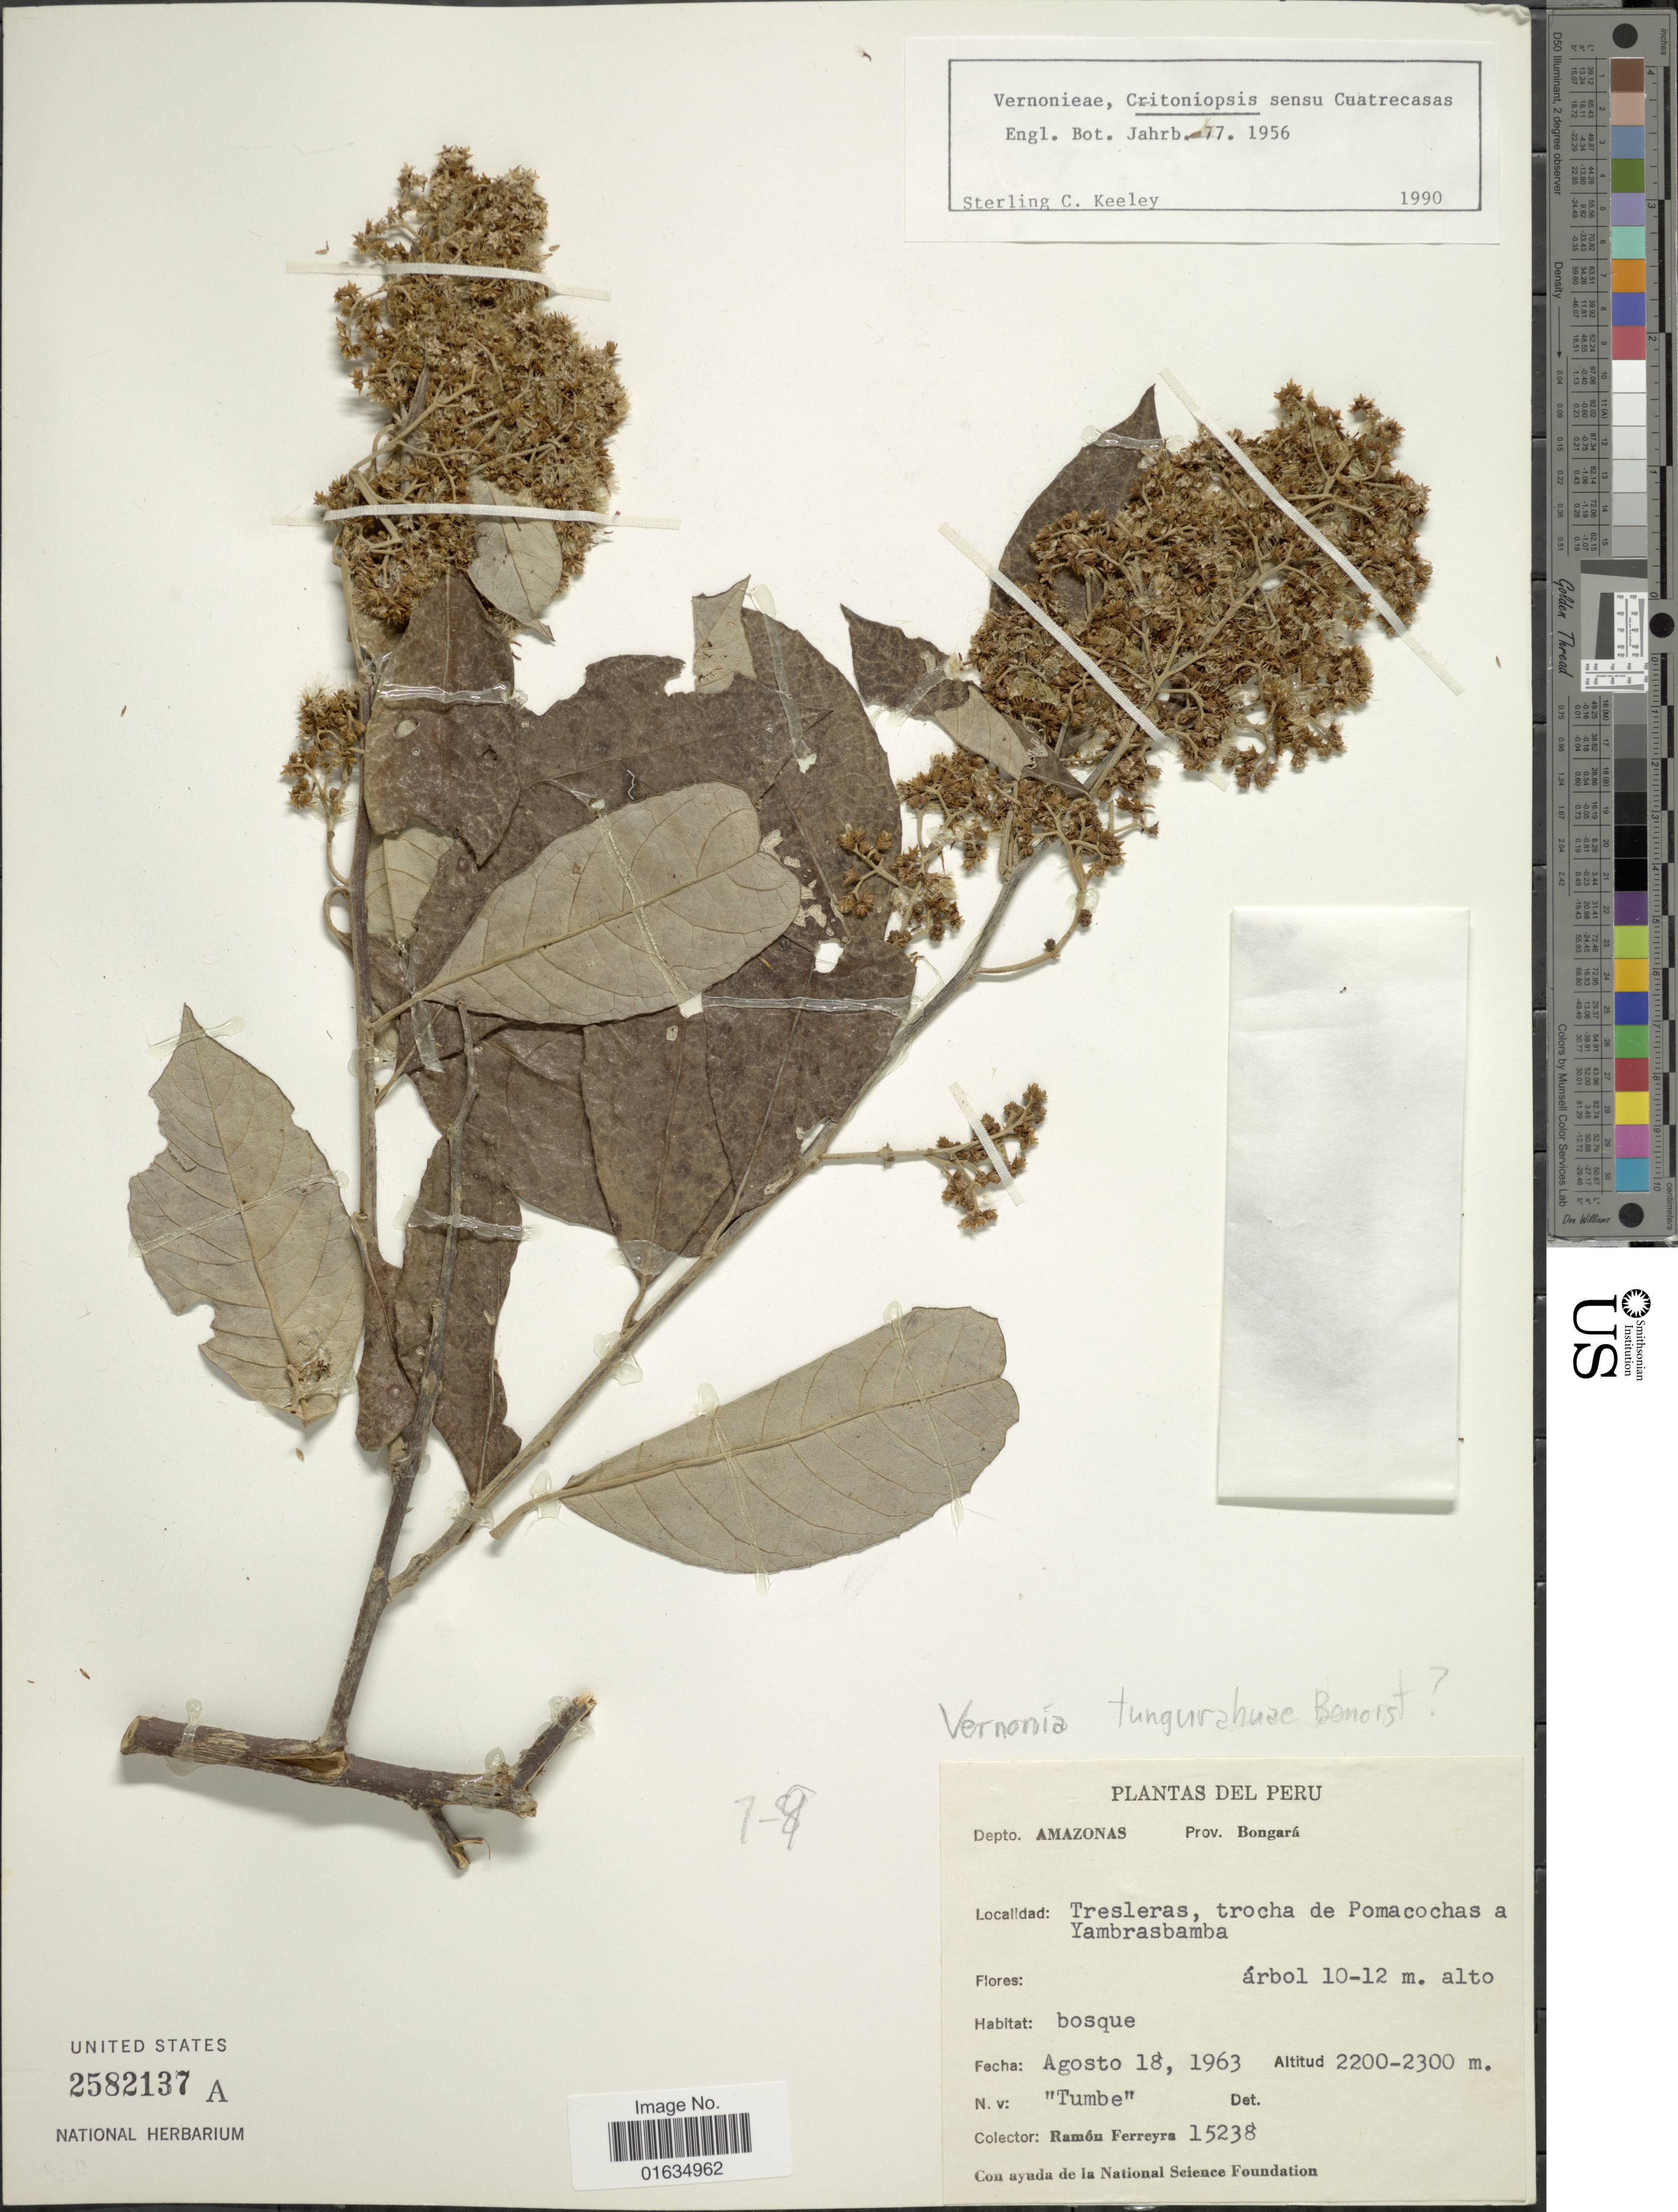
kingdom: Plantae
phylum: Tracheophyta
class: Magnoliopsida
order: Asterales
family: Asteraceae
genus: Critoniopsis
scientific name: Critoniopsis tungurahuae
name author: (Benoist) H. Rob.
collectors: R. A. Ferreyra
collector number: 15238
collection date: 1963-08-18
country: Peru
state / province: Amazonas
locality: Depto. Amazonas, Prov. Bongara, Treslares, trocha de Pomacochas a Yambrasbamba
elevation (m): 2200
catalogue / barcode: US 2582137A